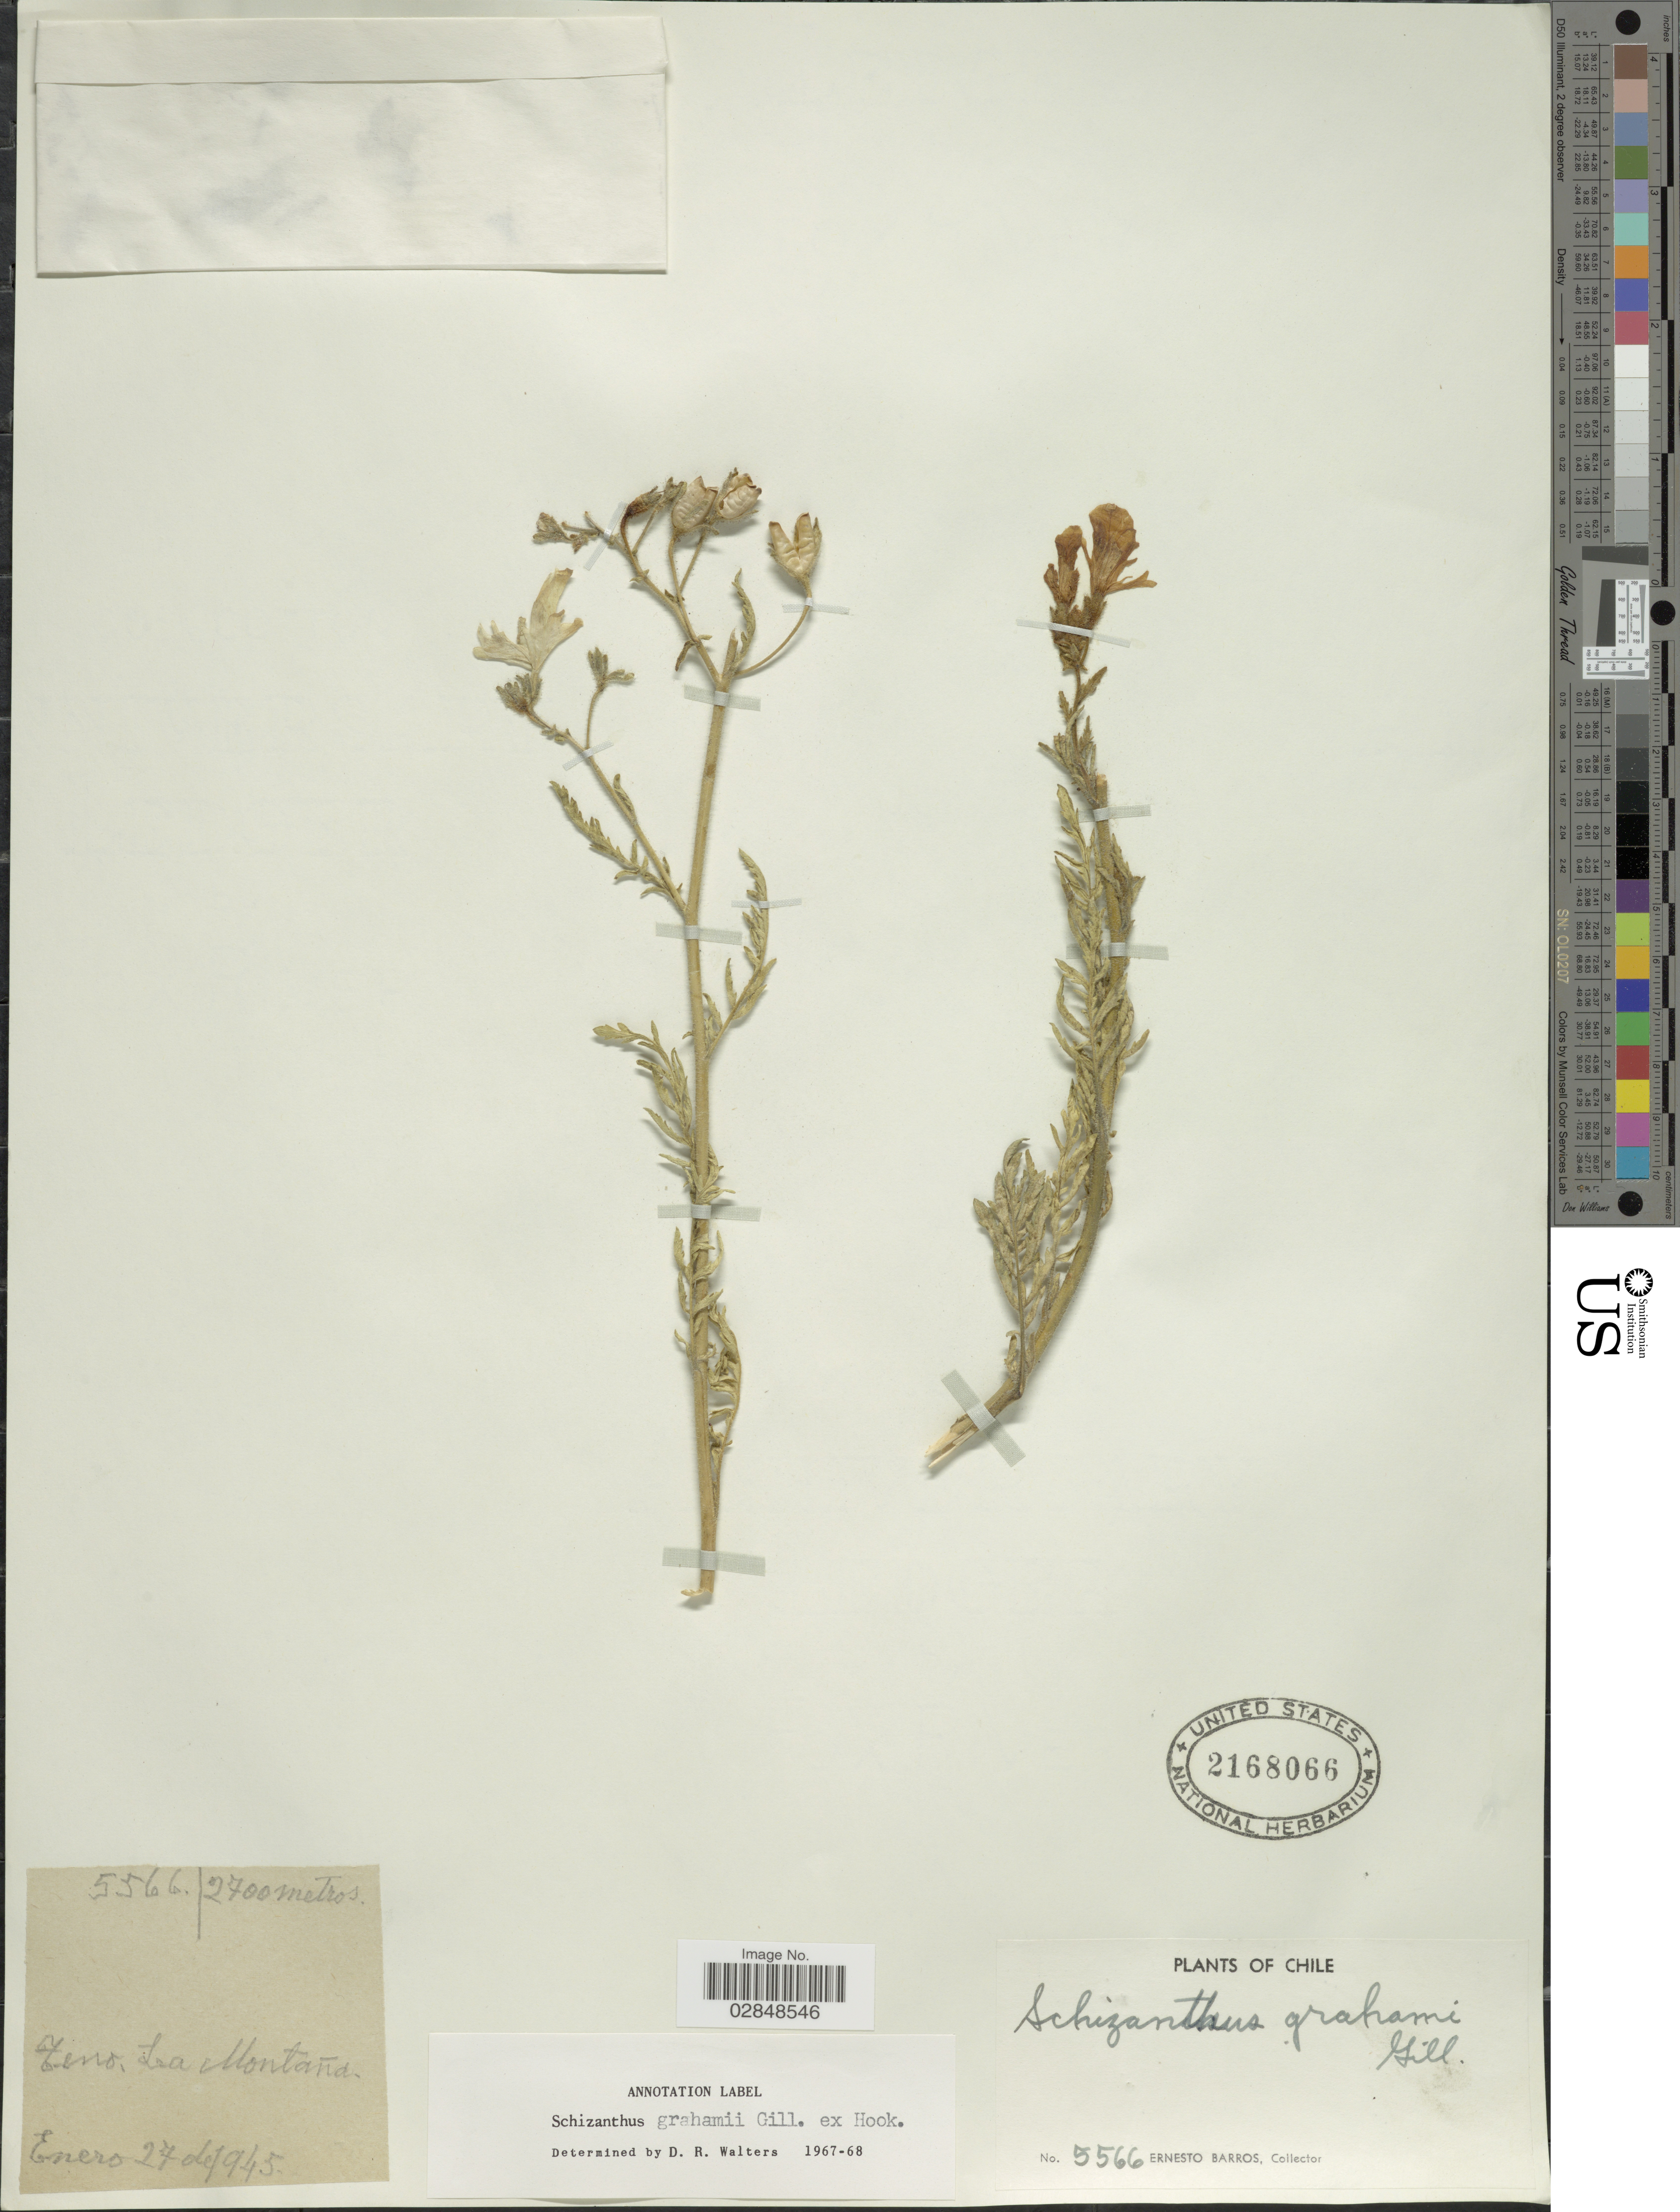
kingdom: Plantae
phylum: Tracheophyta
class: Magnoliopsida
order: Solanales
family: Solanaceae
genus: Schizanthus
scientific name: Schizanthus grahamii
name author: Gillies ex Hook.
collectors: E. Barros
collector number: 5566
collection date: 1945-01-27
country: Chile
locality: Teno. La Montaña.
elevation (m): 2700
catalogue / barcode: US 2168066